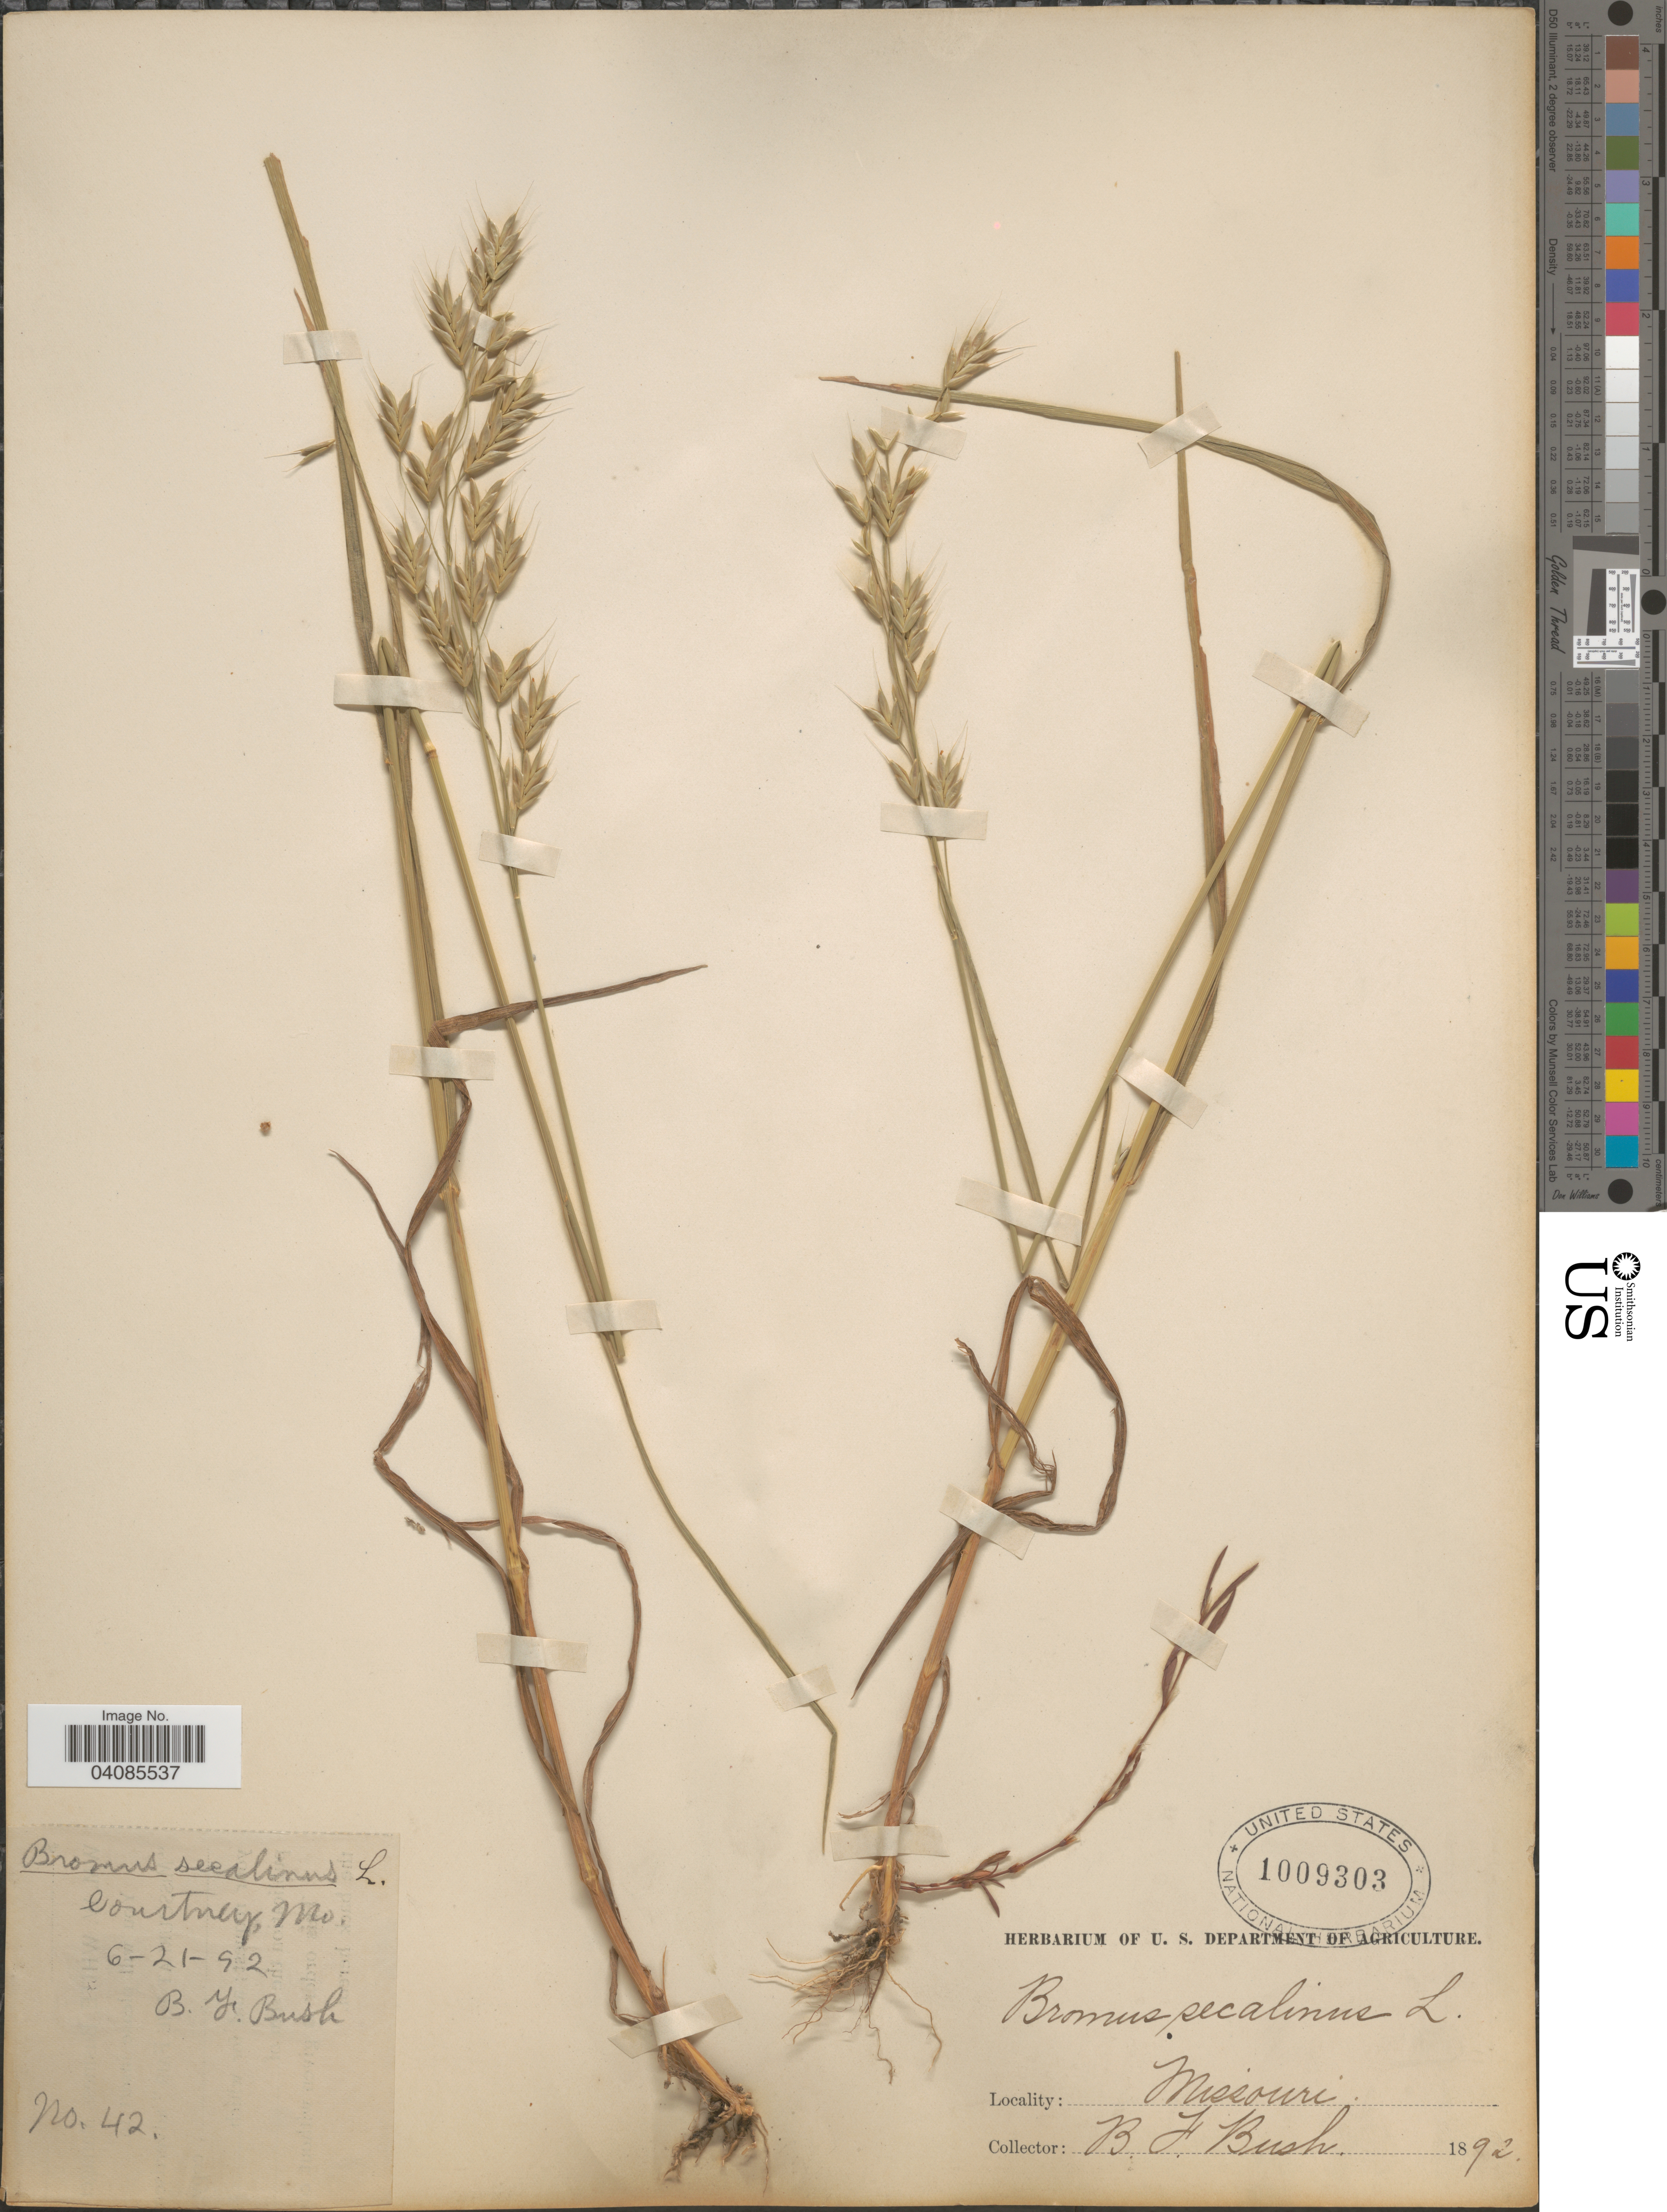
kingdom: Plantae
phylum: Tracheophyta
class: Liliopsida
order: Poales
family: Poaceae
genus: Bromus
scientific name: Bromus secalinus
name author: L.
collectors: B. F. Bush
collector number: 42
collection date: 1892-06-21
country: United States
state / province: Missouri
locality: Courtney.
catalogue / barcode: US 1009303